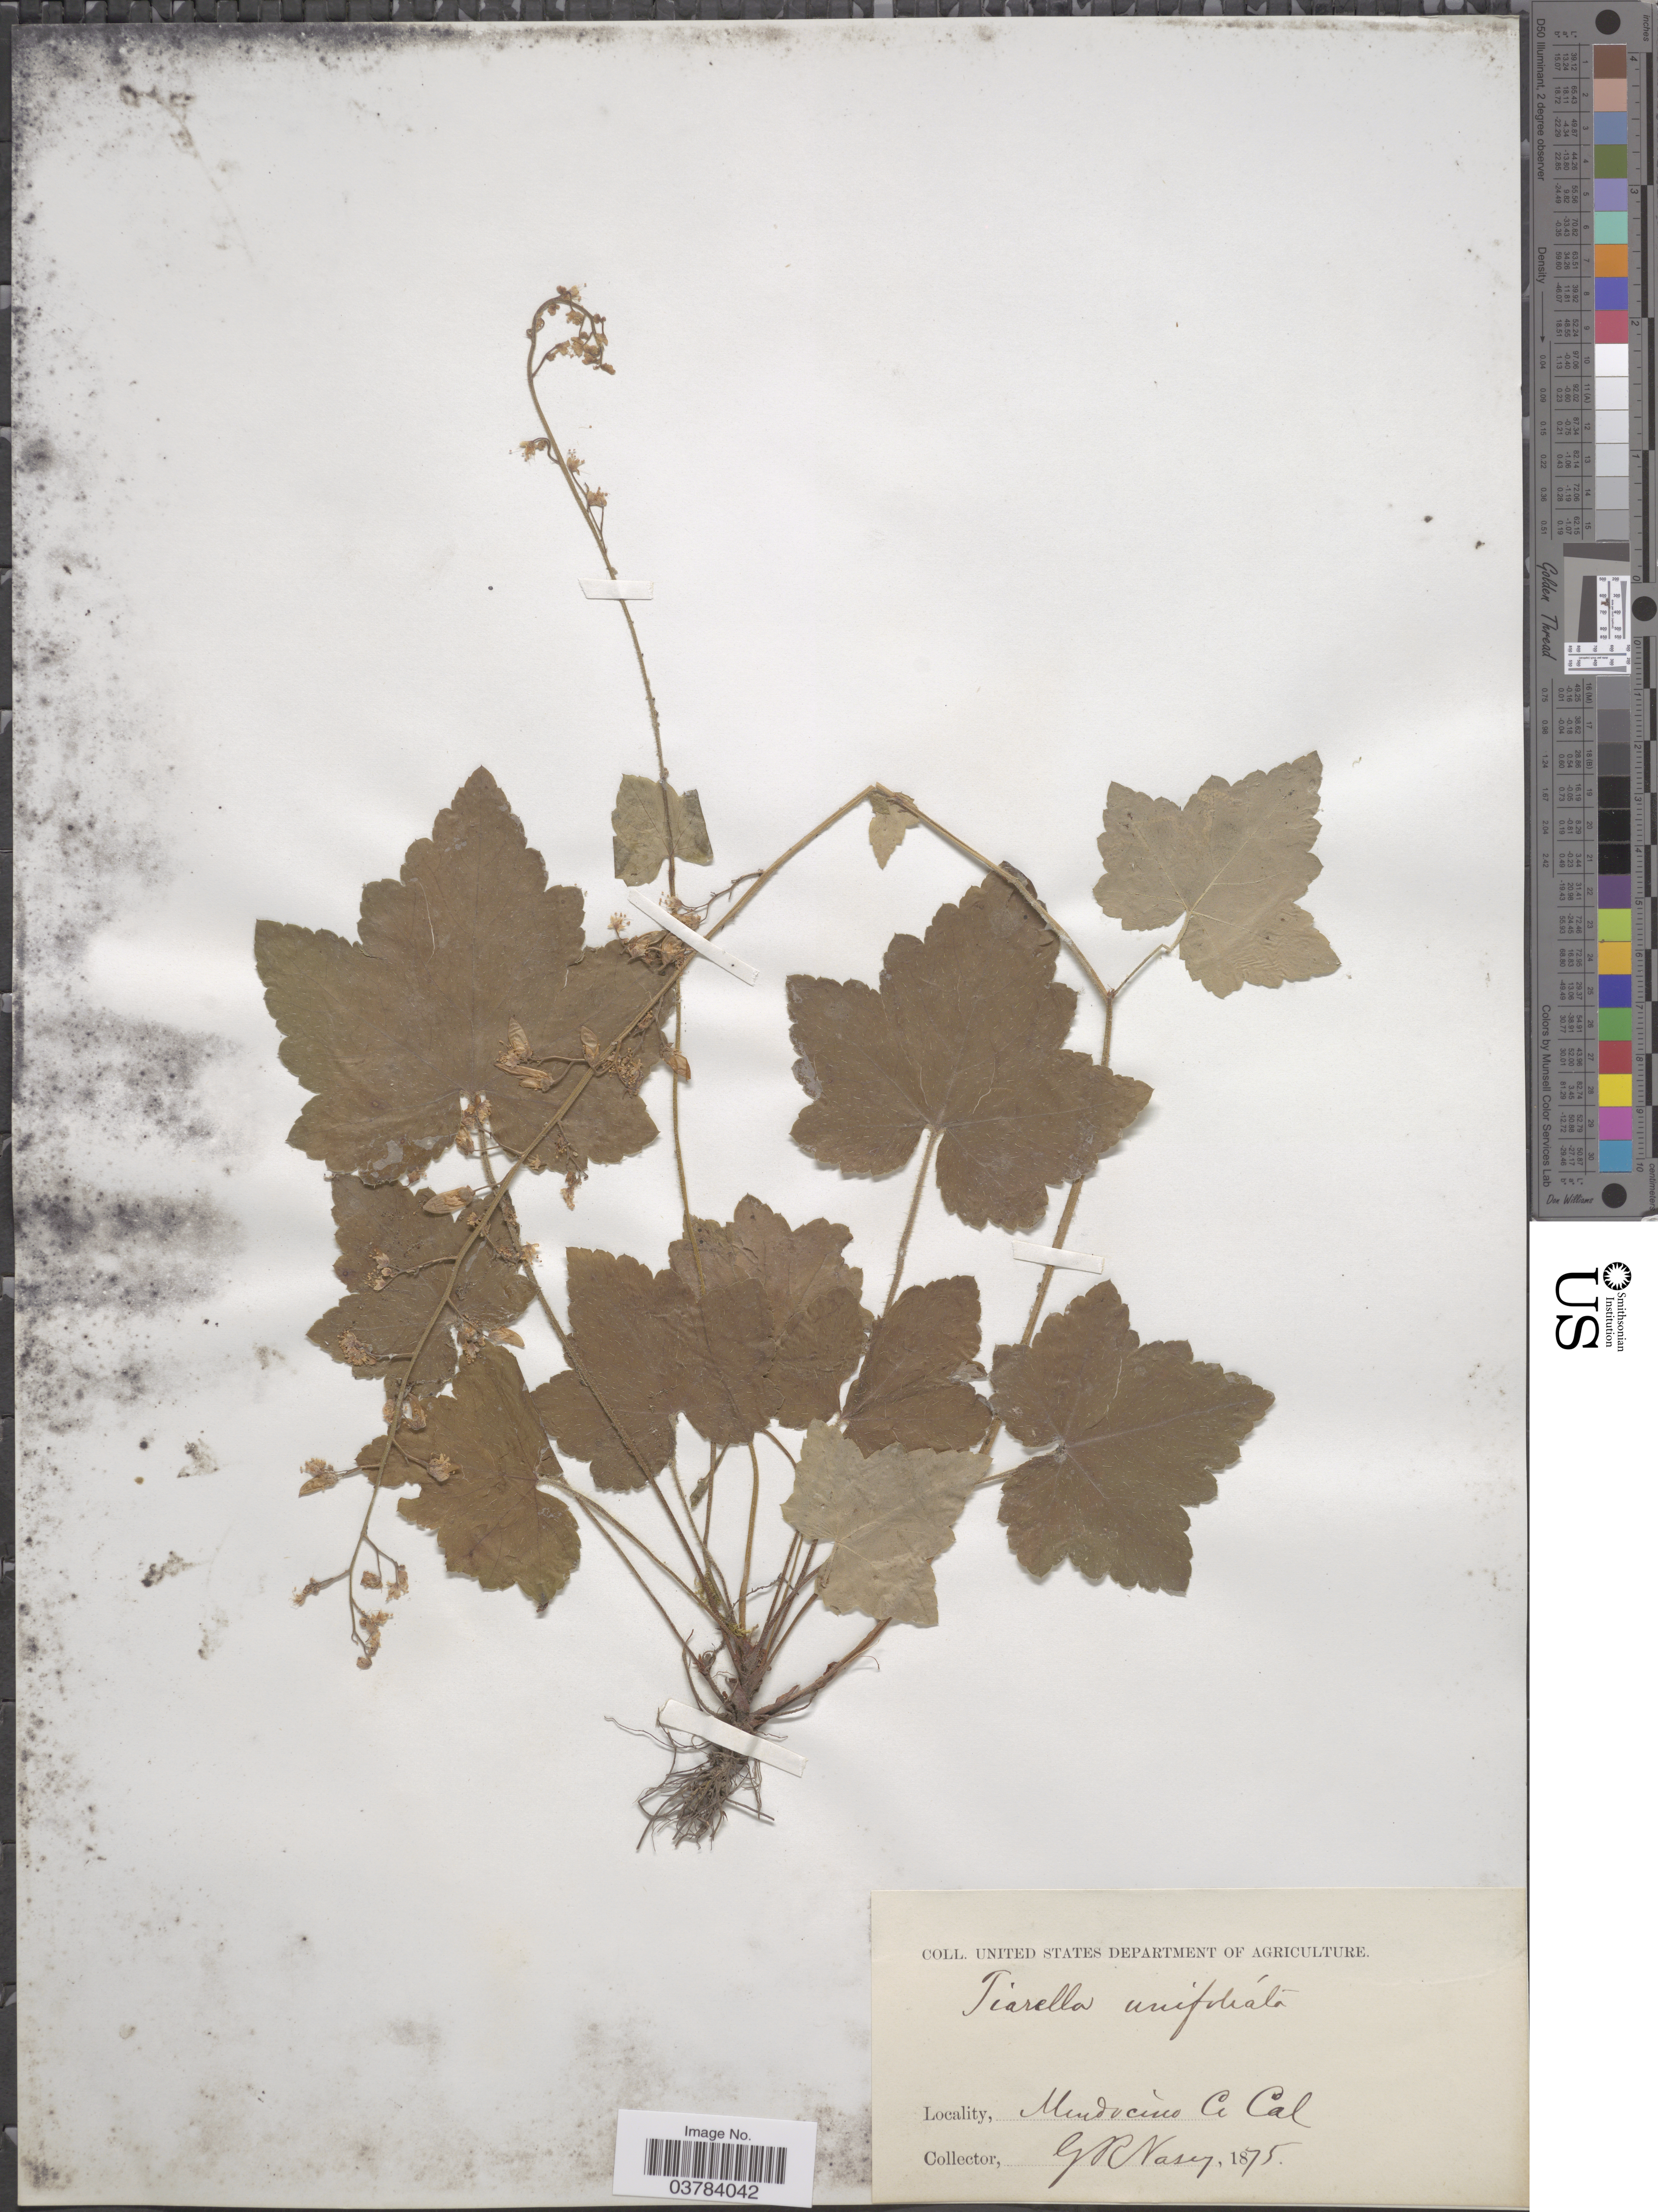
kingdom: Plantae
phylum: Tracheophyta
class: Magnoliopsida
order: Saxifragales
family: Saxifragaceae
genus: Tiarella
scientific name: Tiarella unifoliata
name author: Hook.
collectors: G. R. Vasey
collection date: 1875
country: United States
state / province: California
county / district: Mendocino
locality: Mendocino Co.